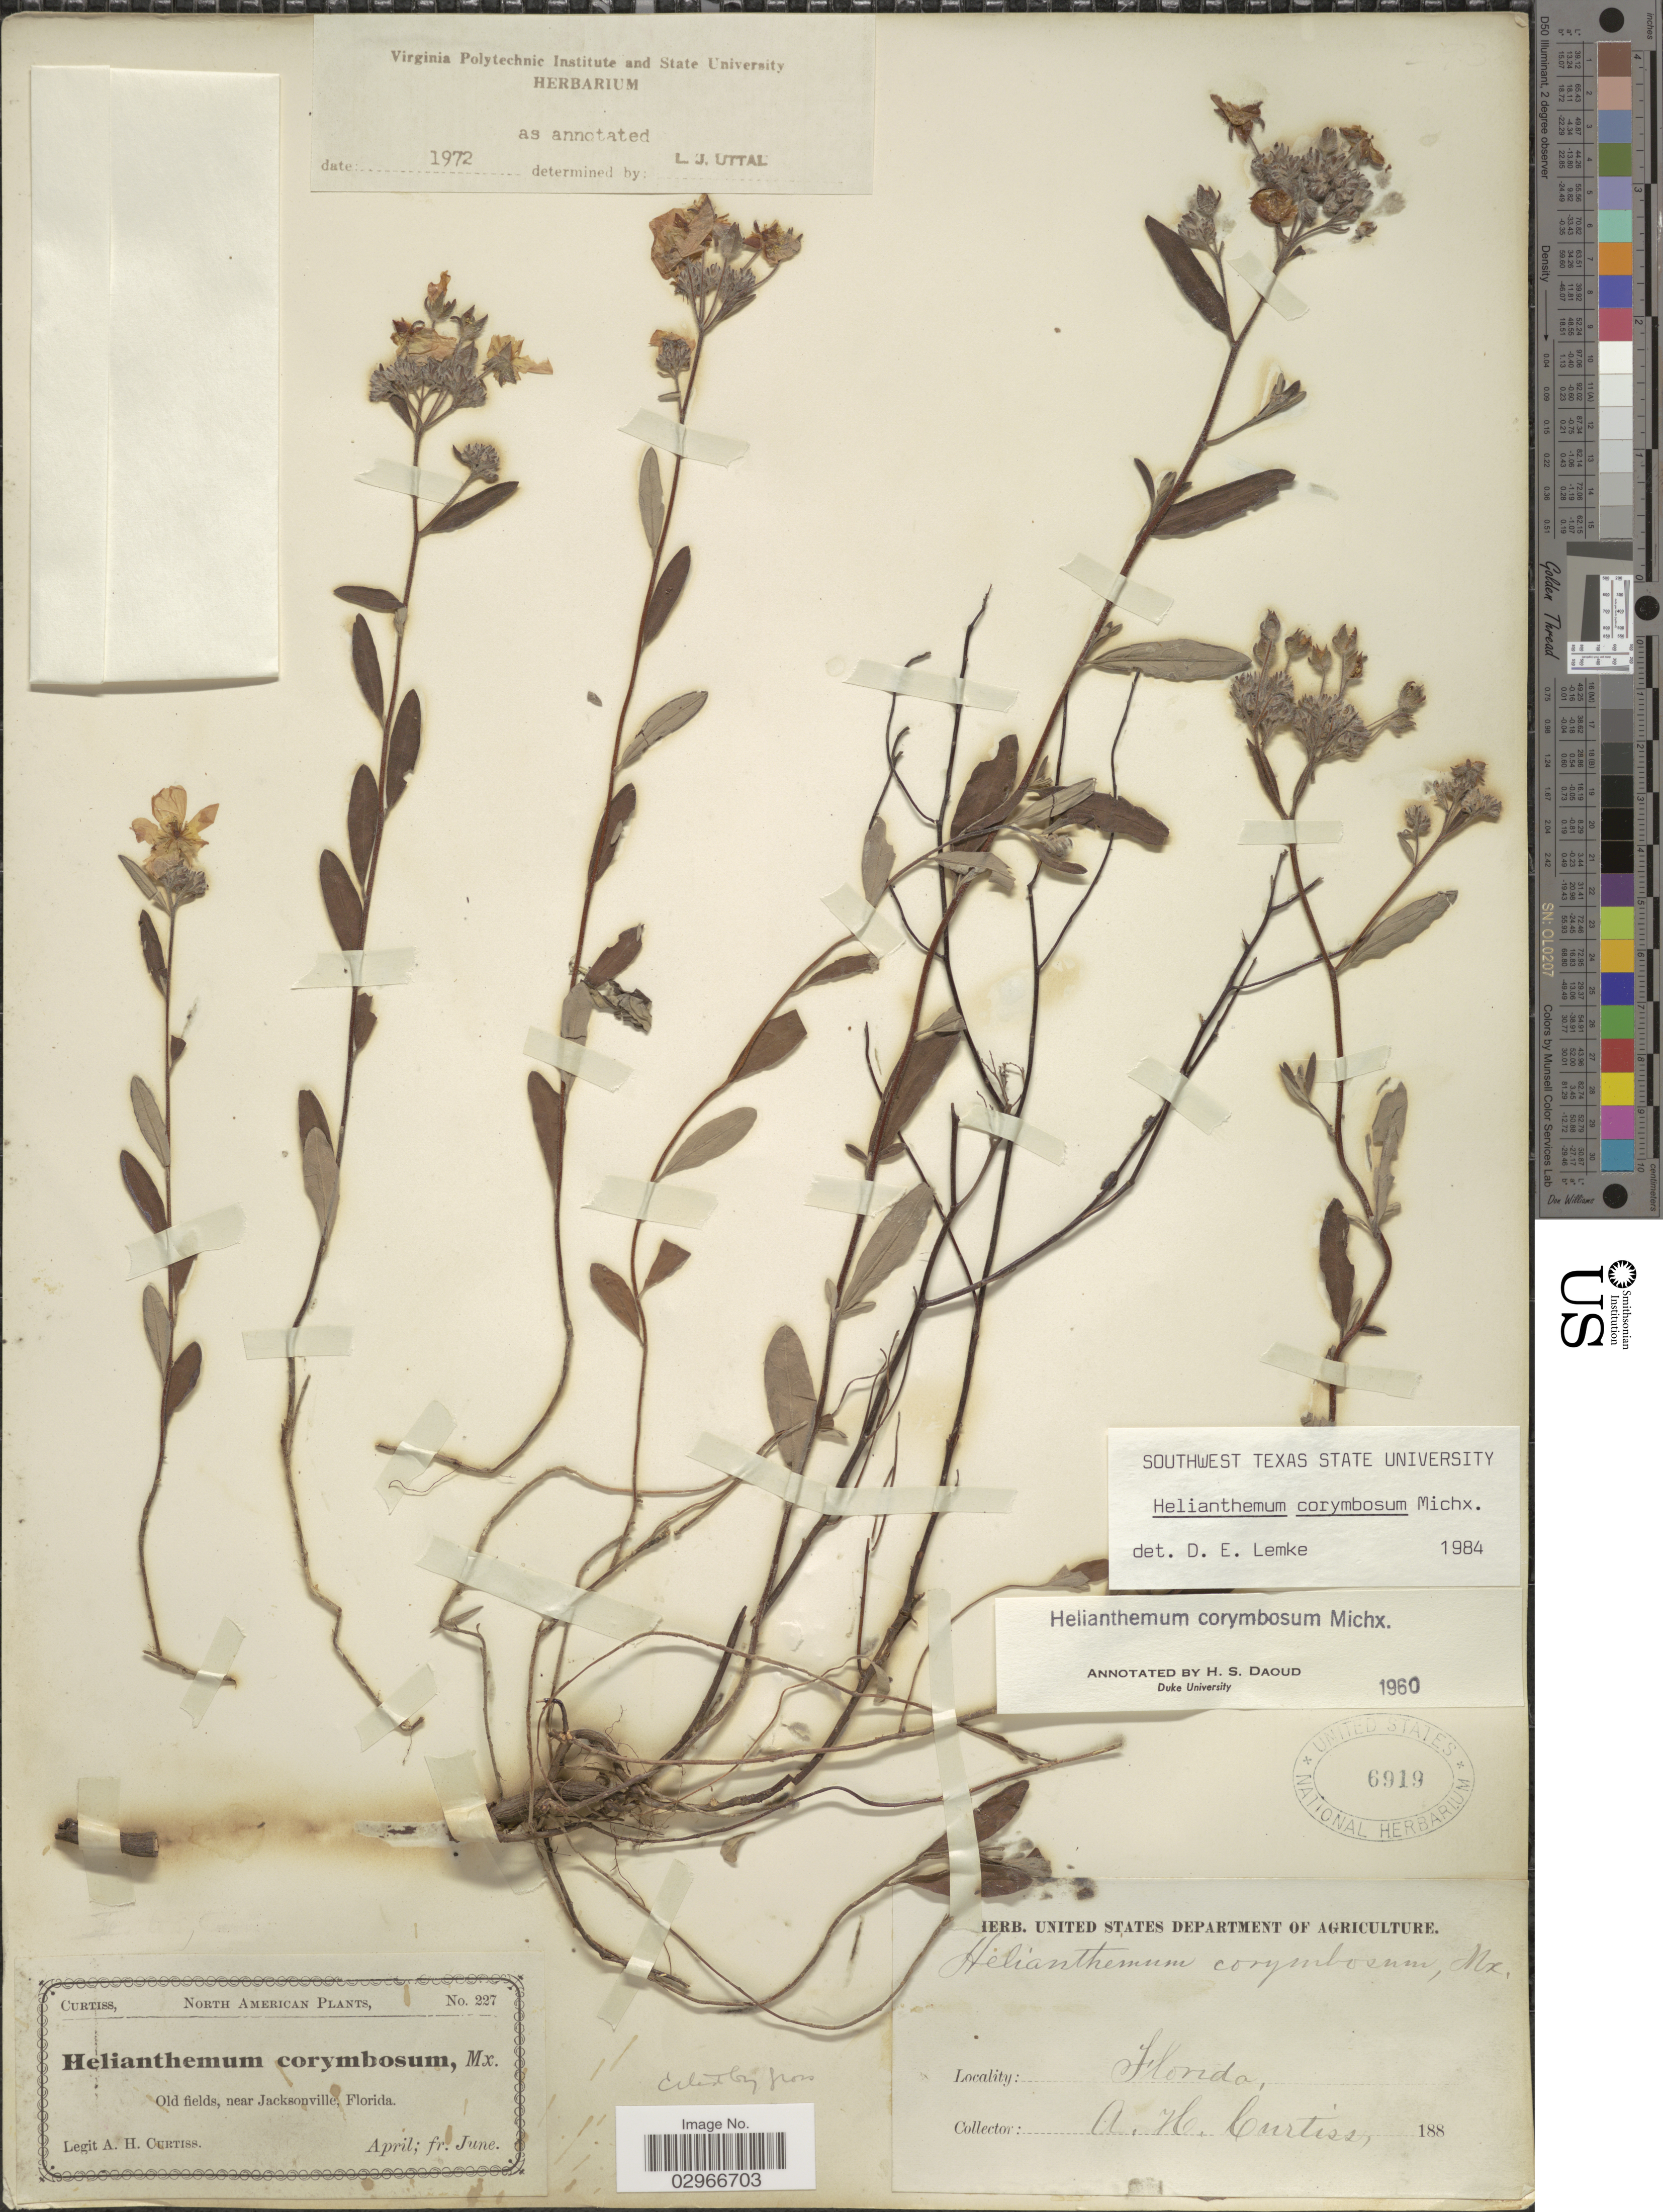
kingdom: Plantae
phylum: Tracheophyta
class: Magnoliopsida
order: Malvales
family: Cistaceae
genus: Helianthemum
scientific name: Helianthemum corymbosum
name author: Michx.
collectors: A. H. Curtiss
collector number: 227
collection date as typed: April; fr. June 188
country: United States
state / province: Florida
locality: Old fields, near Jacksonville.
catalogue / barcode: US 6919